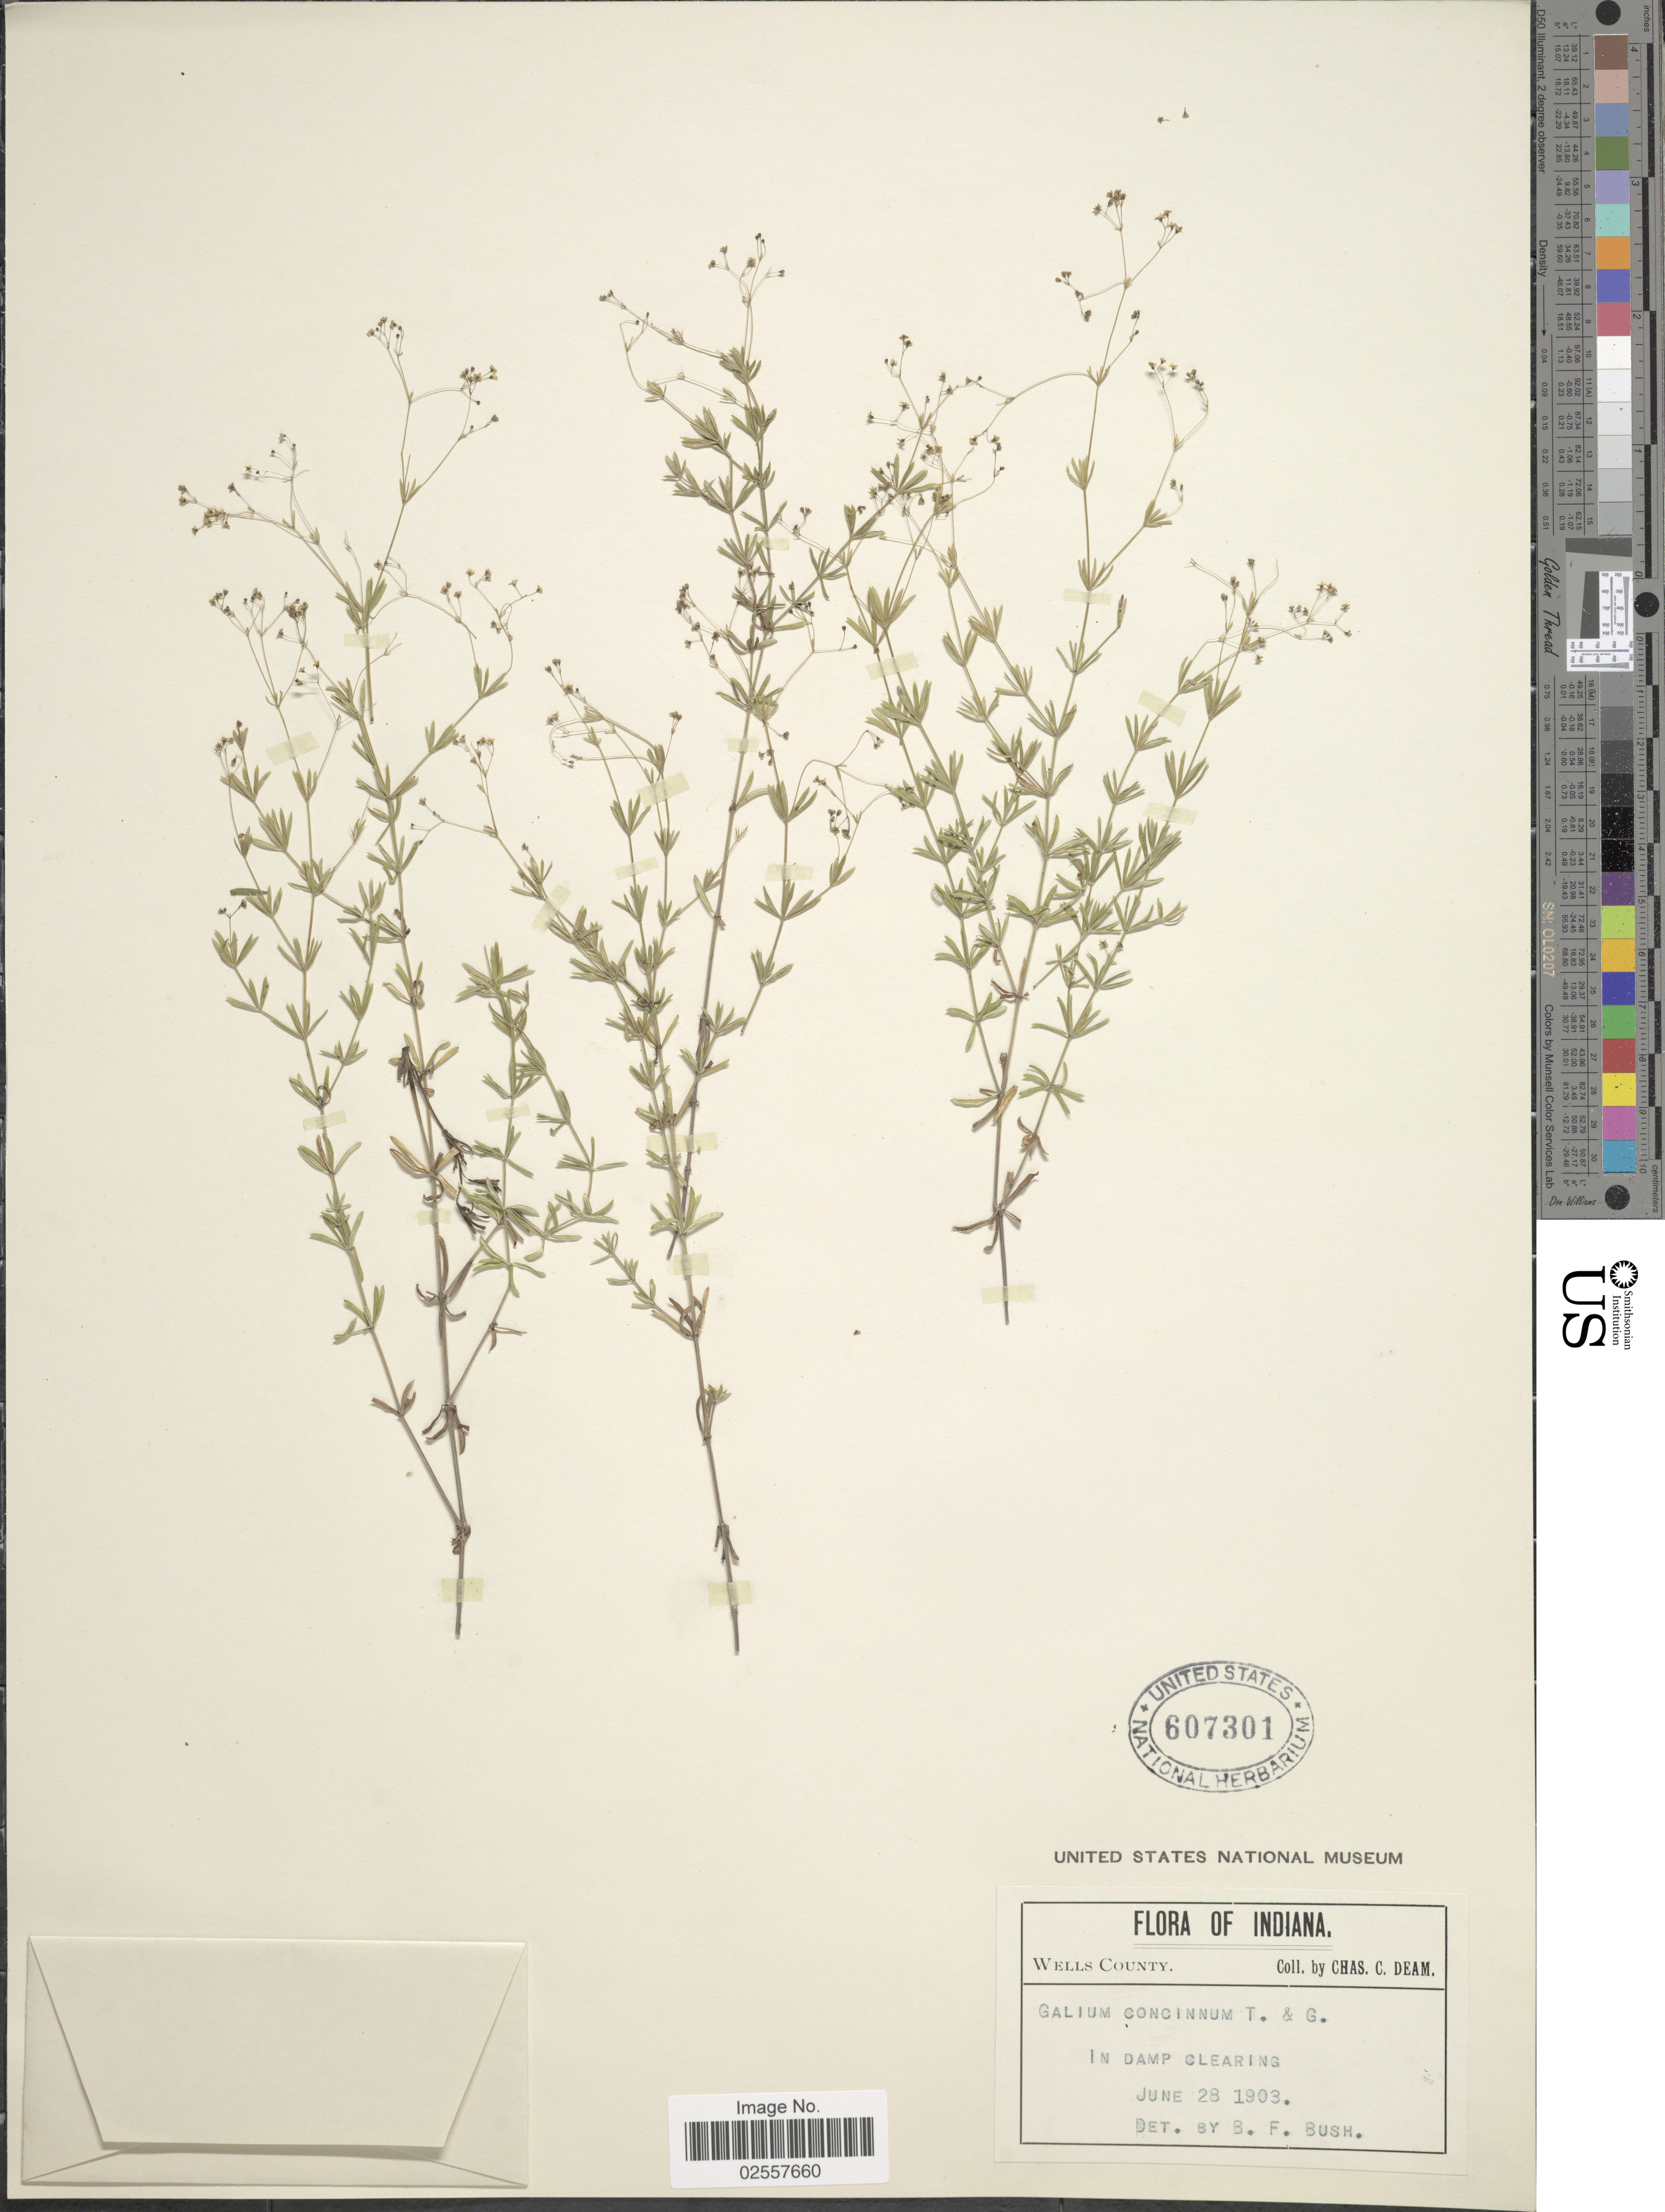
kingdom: Plantae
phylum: Tracheophyta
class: Magnoliopsida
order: Gentianales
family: Rubiaceae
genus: Galium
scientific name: Galium concinnum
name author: Torr. & A. Gray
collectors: C. C. Deam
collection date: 1903-06-28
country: United States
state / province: Indiana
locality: Wells County. In damp clearing.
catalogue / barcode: US 607301